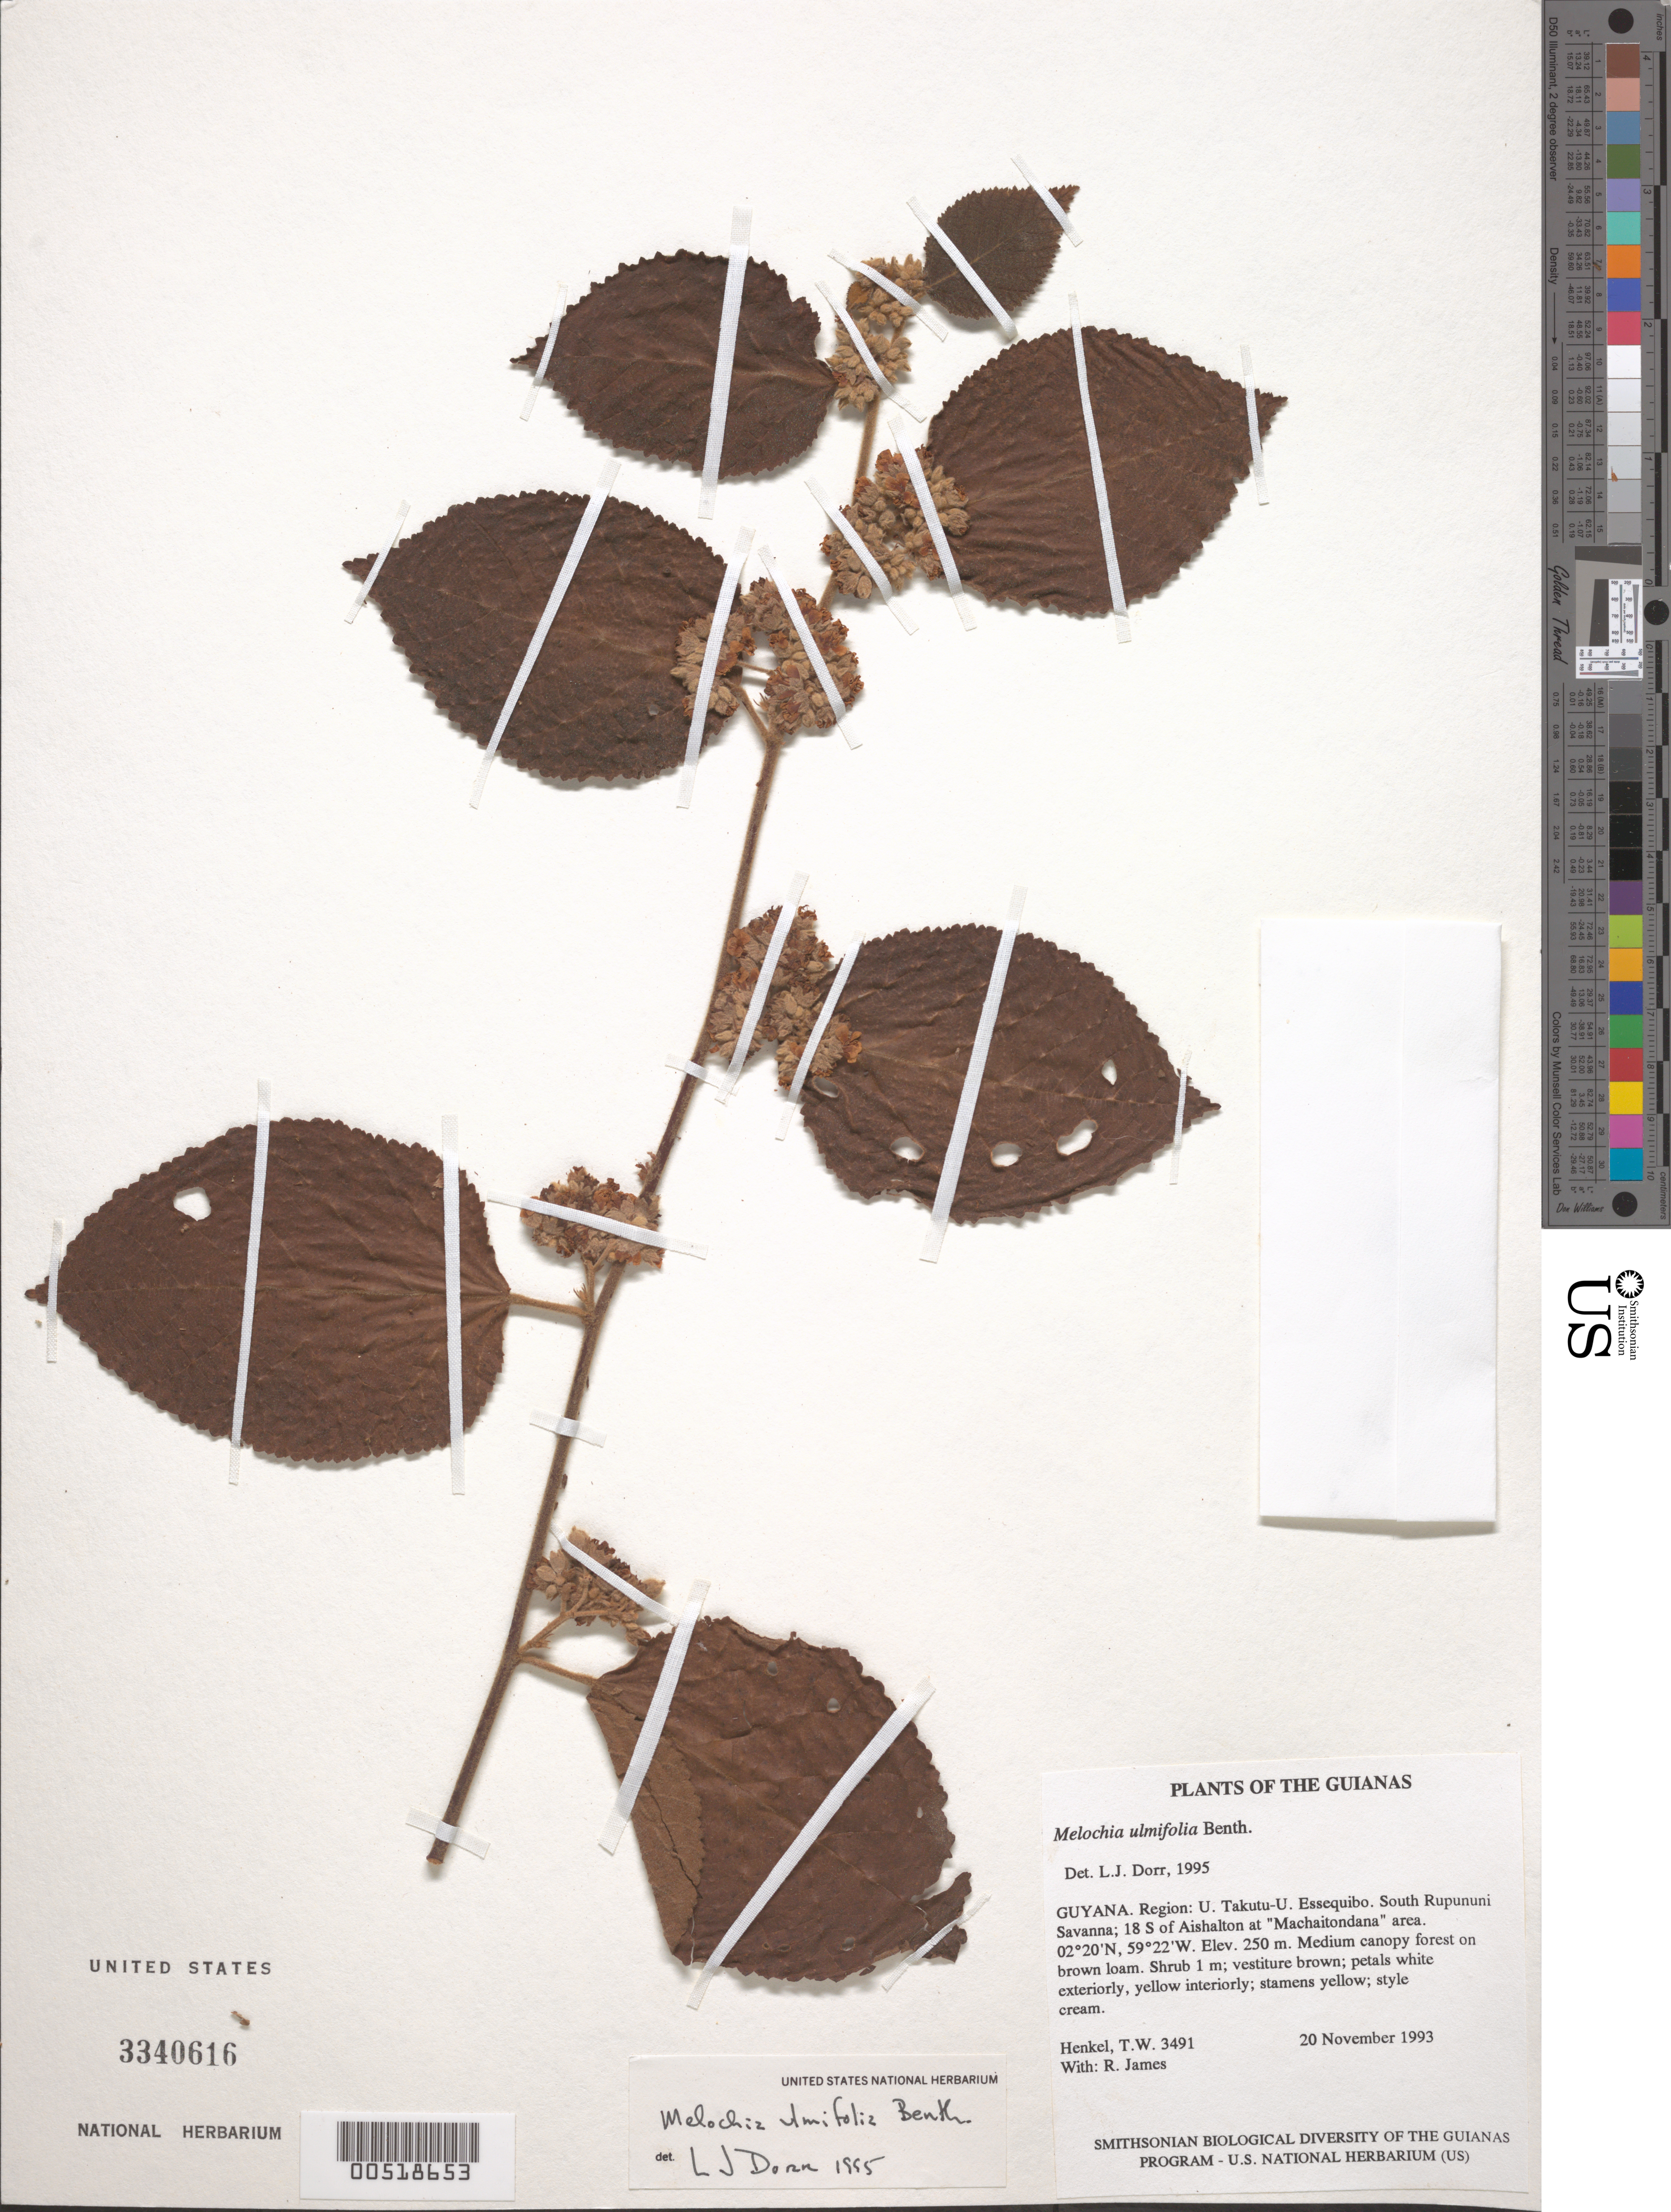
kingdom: Plantae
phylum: Tracheophyta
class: Magnoliopsida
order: Malvales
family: Malvaceae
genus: Melochia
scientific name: Melochia ulmifolia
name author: Benth.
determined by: Dorr, L. J., (BOT), Smithsonian Institution - National Museum of Natural History (UNITED STATES)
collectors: T. Henkel & R. James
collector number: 3491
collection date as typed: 20 November 1993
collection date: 1993-11-20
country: Guyana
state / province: U. Takutu-U. Essequibo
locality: South Rupununi Savanna; 18 S of Aishalton at "Machaitondana" area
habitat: Medium canopy forest on brown loam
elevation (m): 250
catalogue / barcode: US 3340616